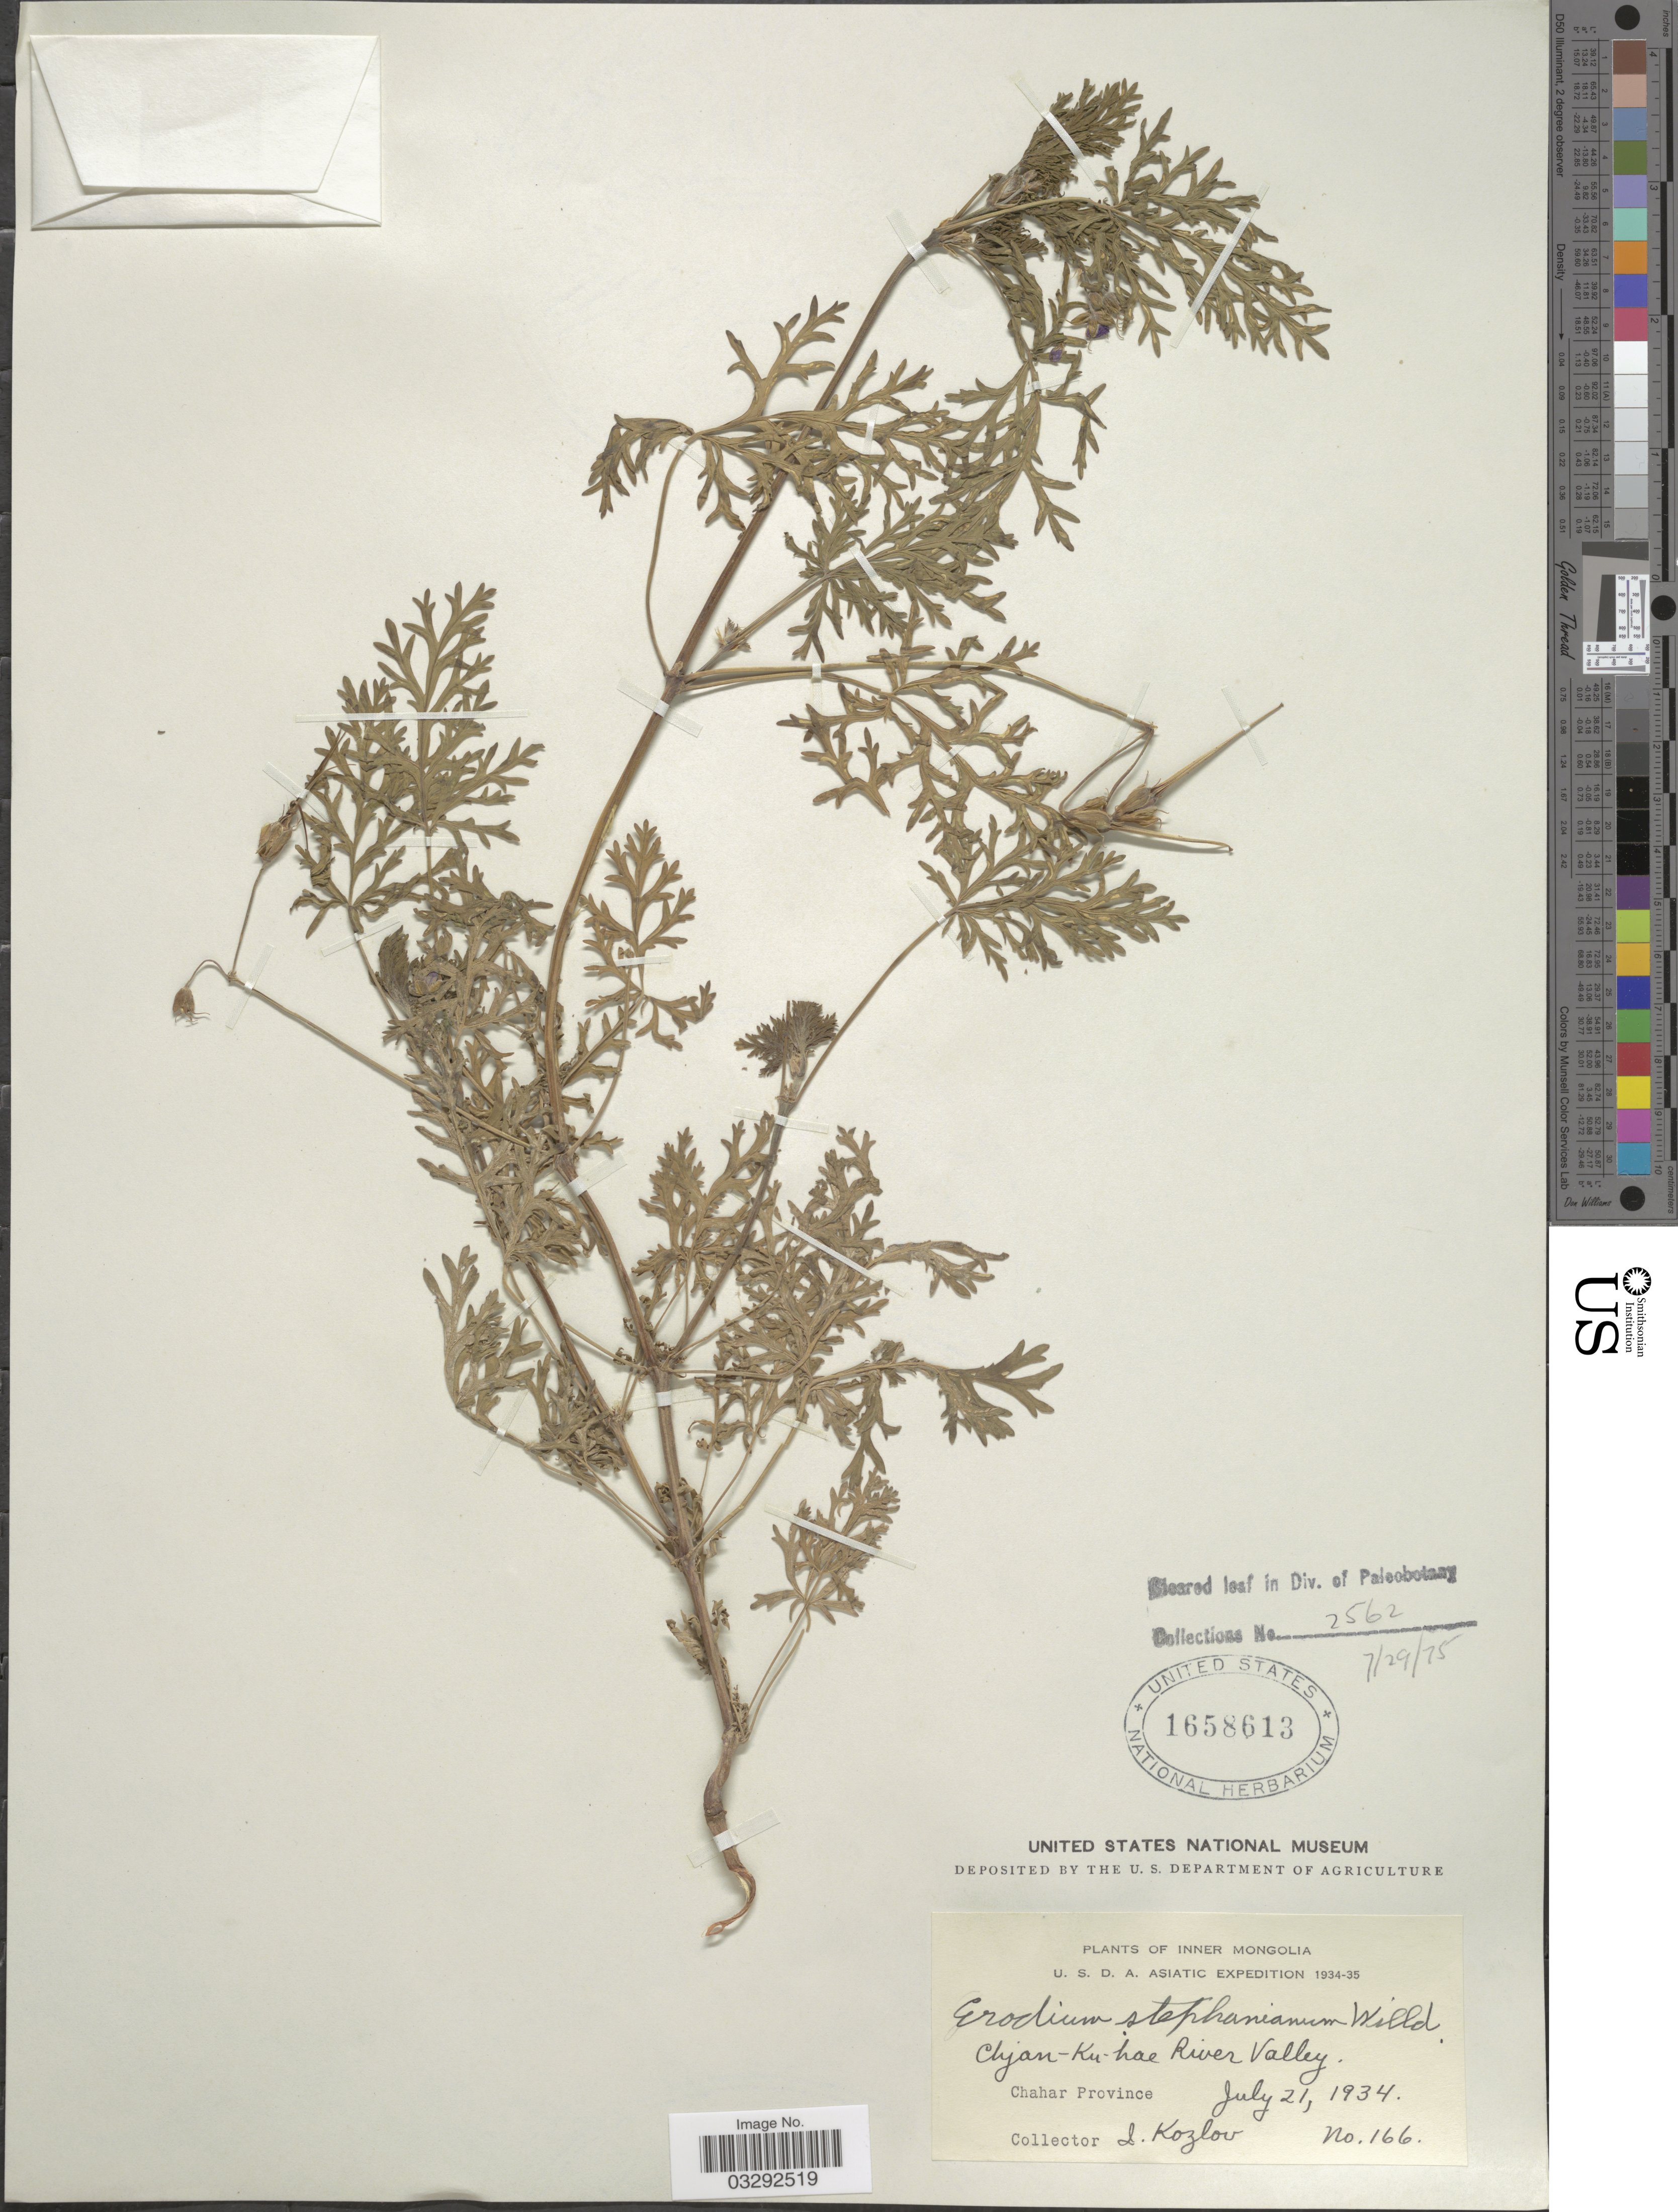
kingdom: Plantae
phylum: Tracheophyta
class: Magnoliopsida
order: Geraniales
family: Geraniaceae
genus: Erodium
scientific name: Erodium stephanianum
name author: Willd.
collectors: I. Kozlov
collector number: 166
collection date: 1934-07-21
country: China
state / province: Nei Monggol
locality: Inner Mongolia. Chjan-Ku-hae River Valley. Chahar Province.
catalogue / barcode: US 1658613